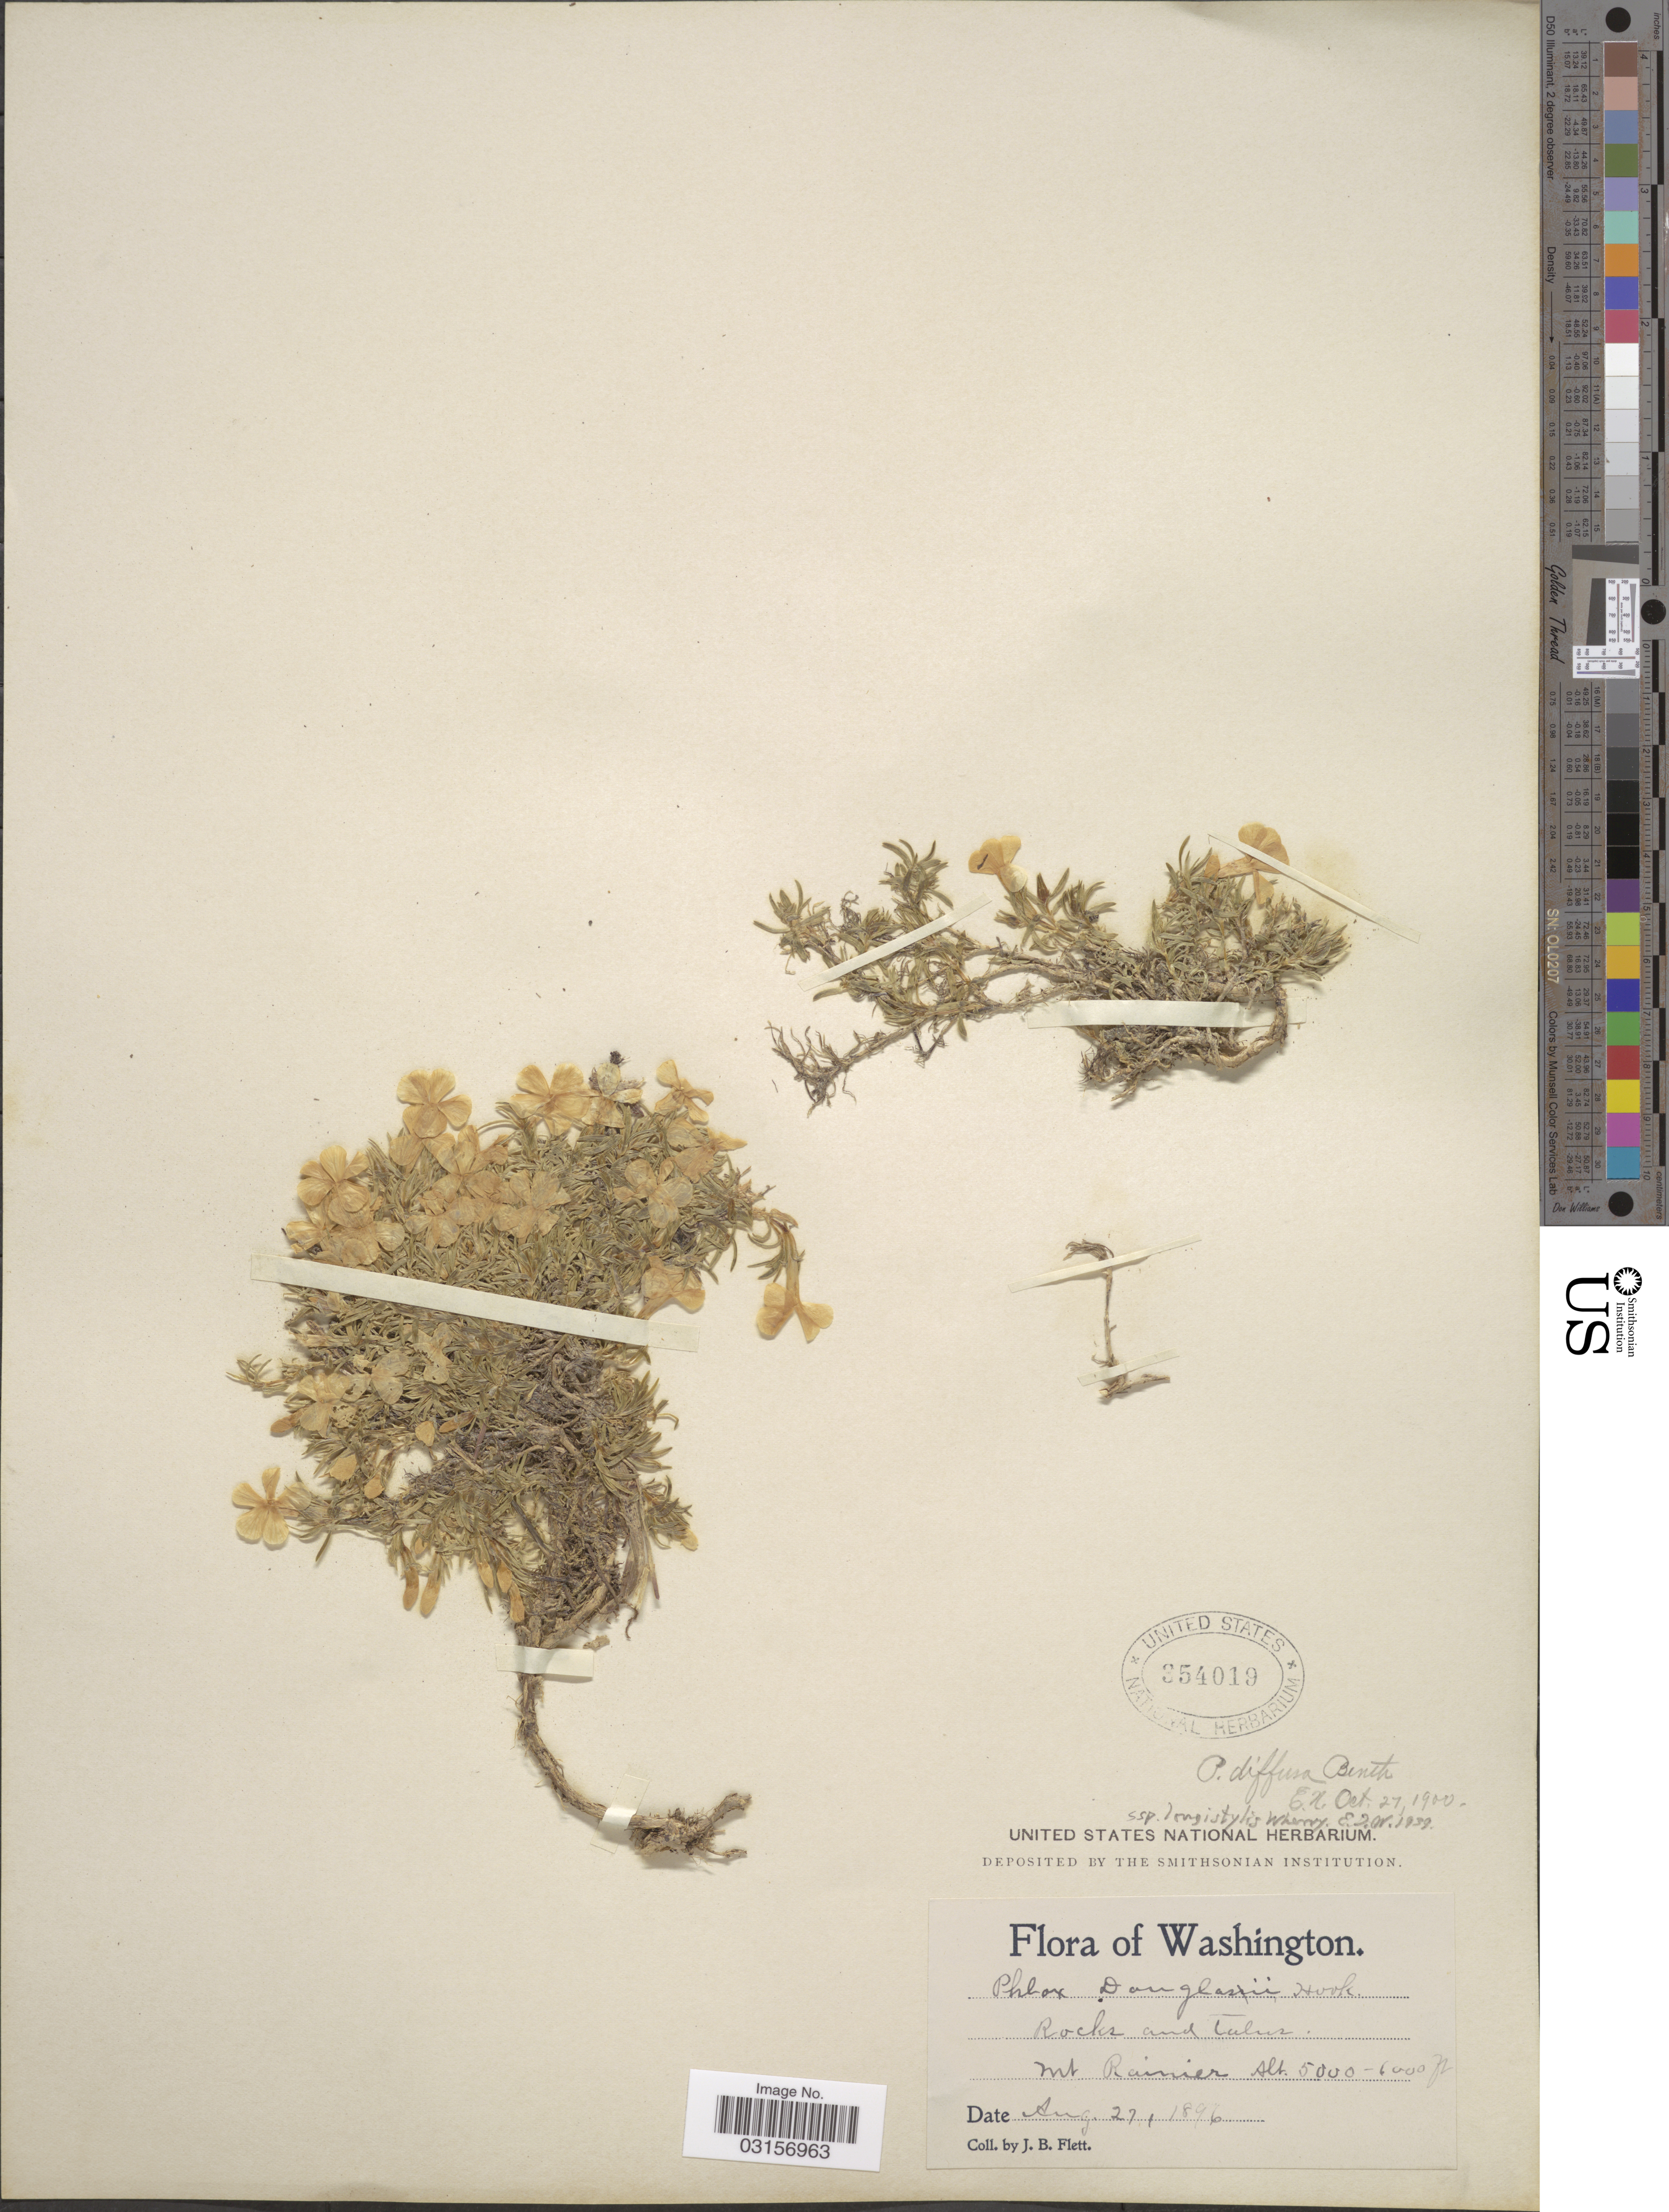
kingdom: Plantae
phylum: Tracheophyta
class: Magnoliopsida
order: Ericales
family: Polemoniaceae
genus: Phlox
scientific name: Phlox diffusa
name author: Benth.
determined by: Mayfield, M. H.; Ferguson, C. J.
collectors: J. Flett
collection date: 1896-08-27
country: United States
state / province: Washington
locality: Mt. Rainier.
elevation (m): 1524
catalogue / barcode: US 354019